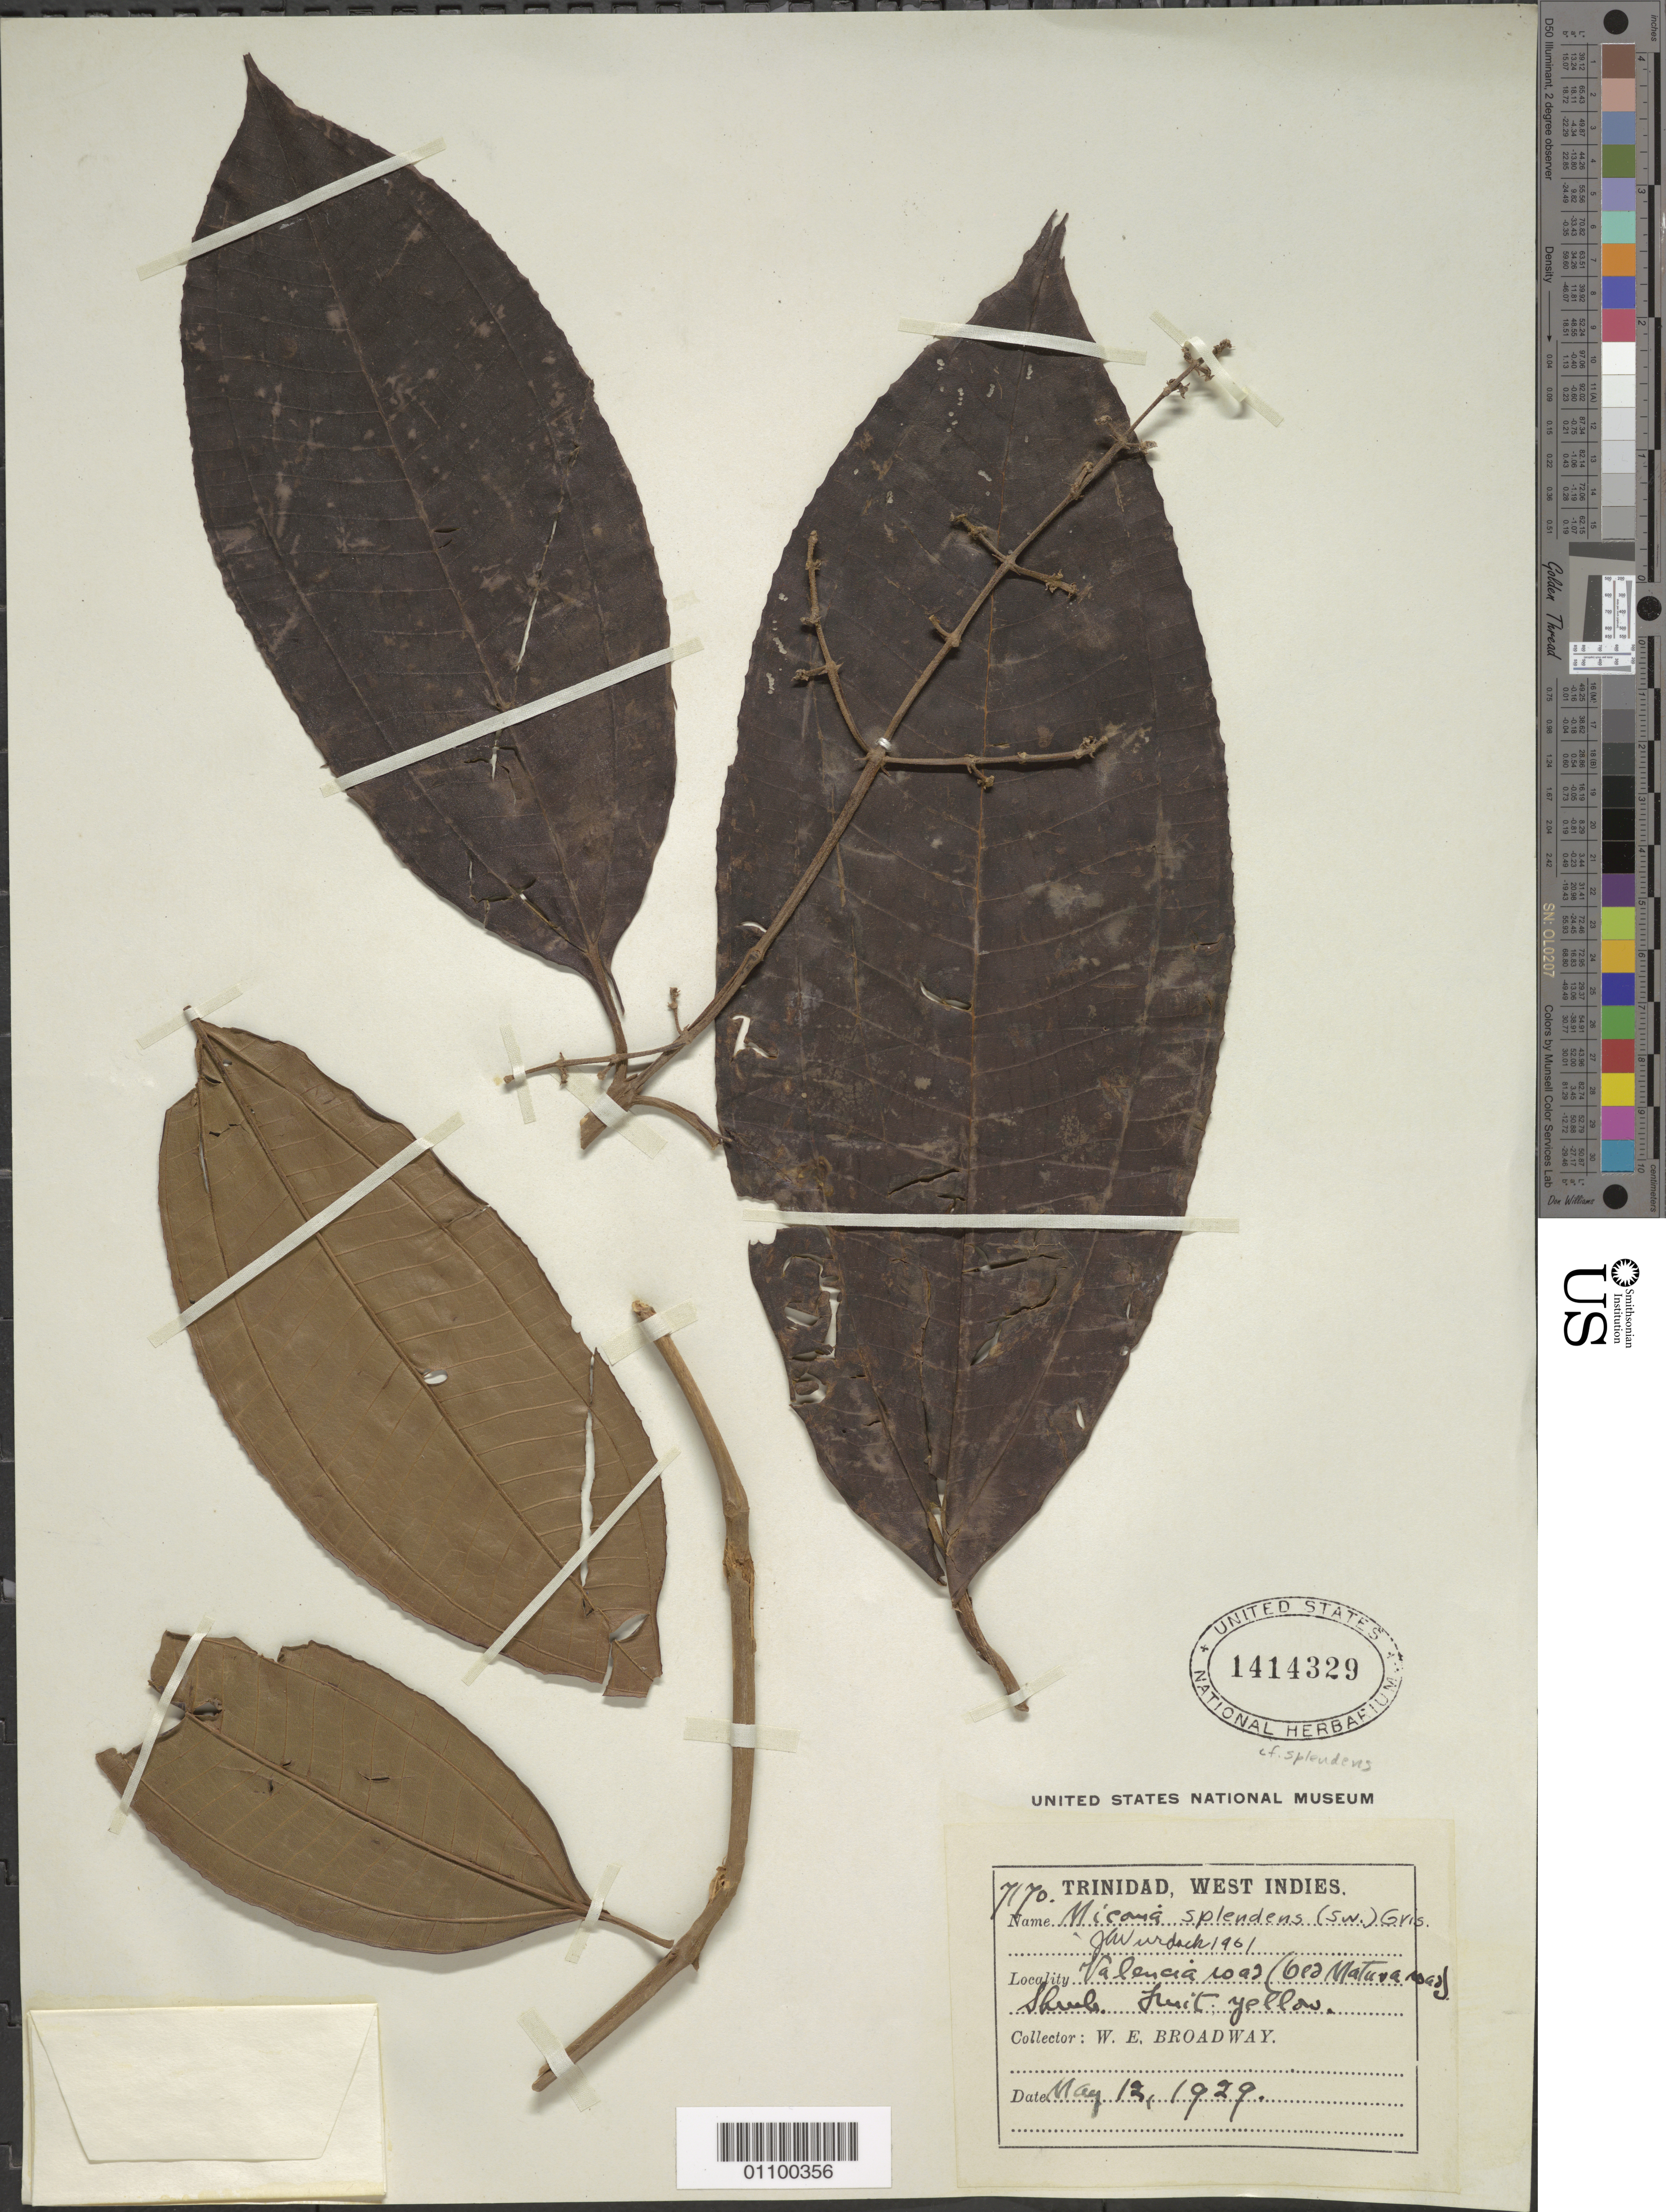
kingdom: Plantae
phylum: Tracheophyta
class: Magnoliopsida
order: Myrtales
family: Melastomataceae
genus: Miconia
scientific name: Miconia splendens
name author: (Sw.) Griseb.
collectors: W. E. Broadway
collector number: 7170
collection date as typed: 12 May 1929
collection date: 1929-05-12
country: Trinidad and Tobago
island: Trinidad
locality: Valencia road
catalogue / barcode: US 1414329